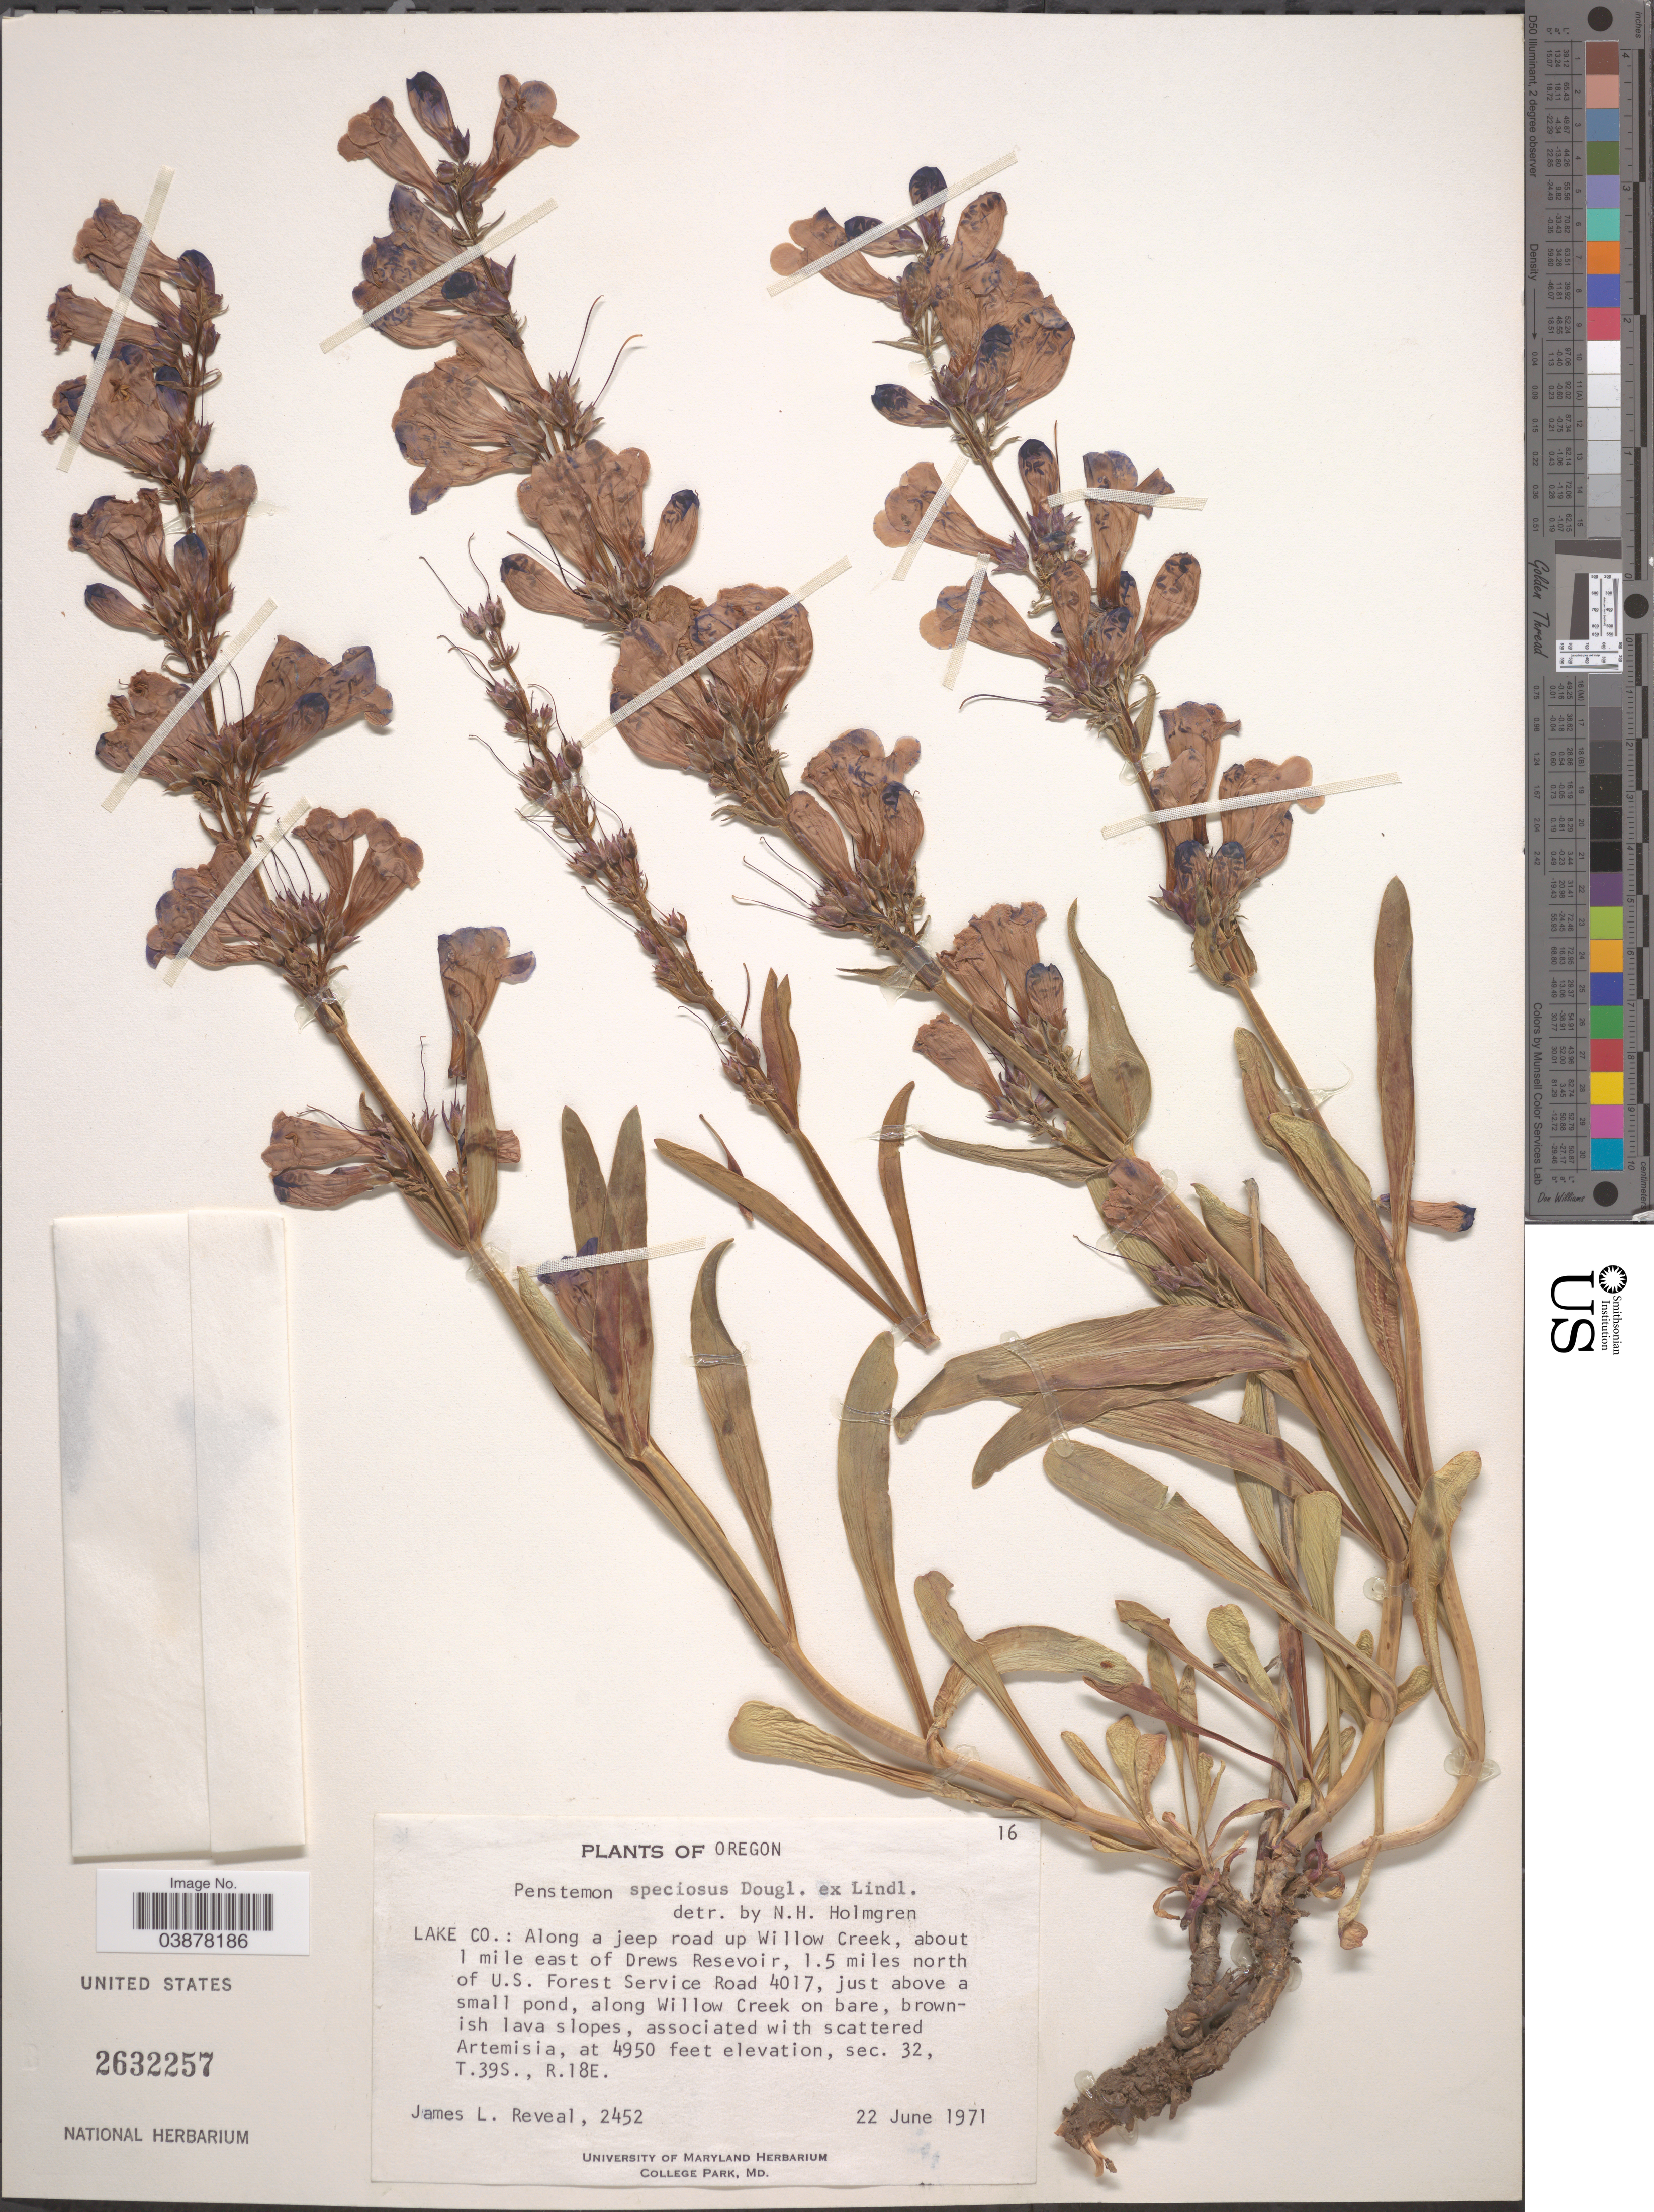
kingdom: Plantae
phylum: Tracheophyta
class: Magnoliopsida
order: Lamiales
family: Plantaginaceae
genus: Penstemon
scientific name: Penstemon speciosus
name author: Douglas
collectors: J. L. Reveal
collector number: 2452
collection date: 1971-06-22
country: United States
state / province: Oregon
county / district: Lake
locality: Lake Co.: Along a jeep road up Willow Creek, about 1 mile east of Drews Reservoir, 1.5 miles north of U.S. Forest Service Road 4017, just above a small pond, along Willow Creek. Sec. 32, T.39S., R.18E.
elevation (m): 1509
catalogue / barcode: US 2632257